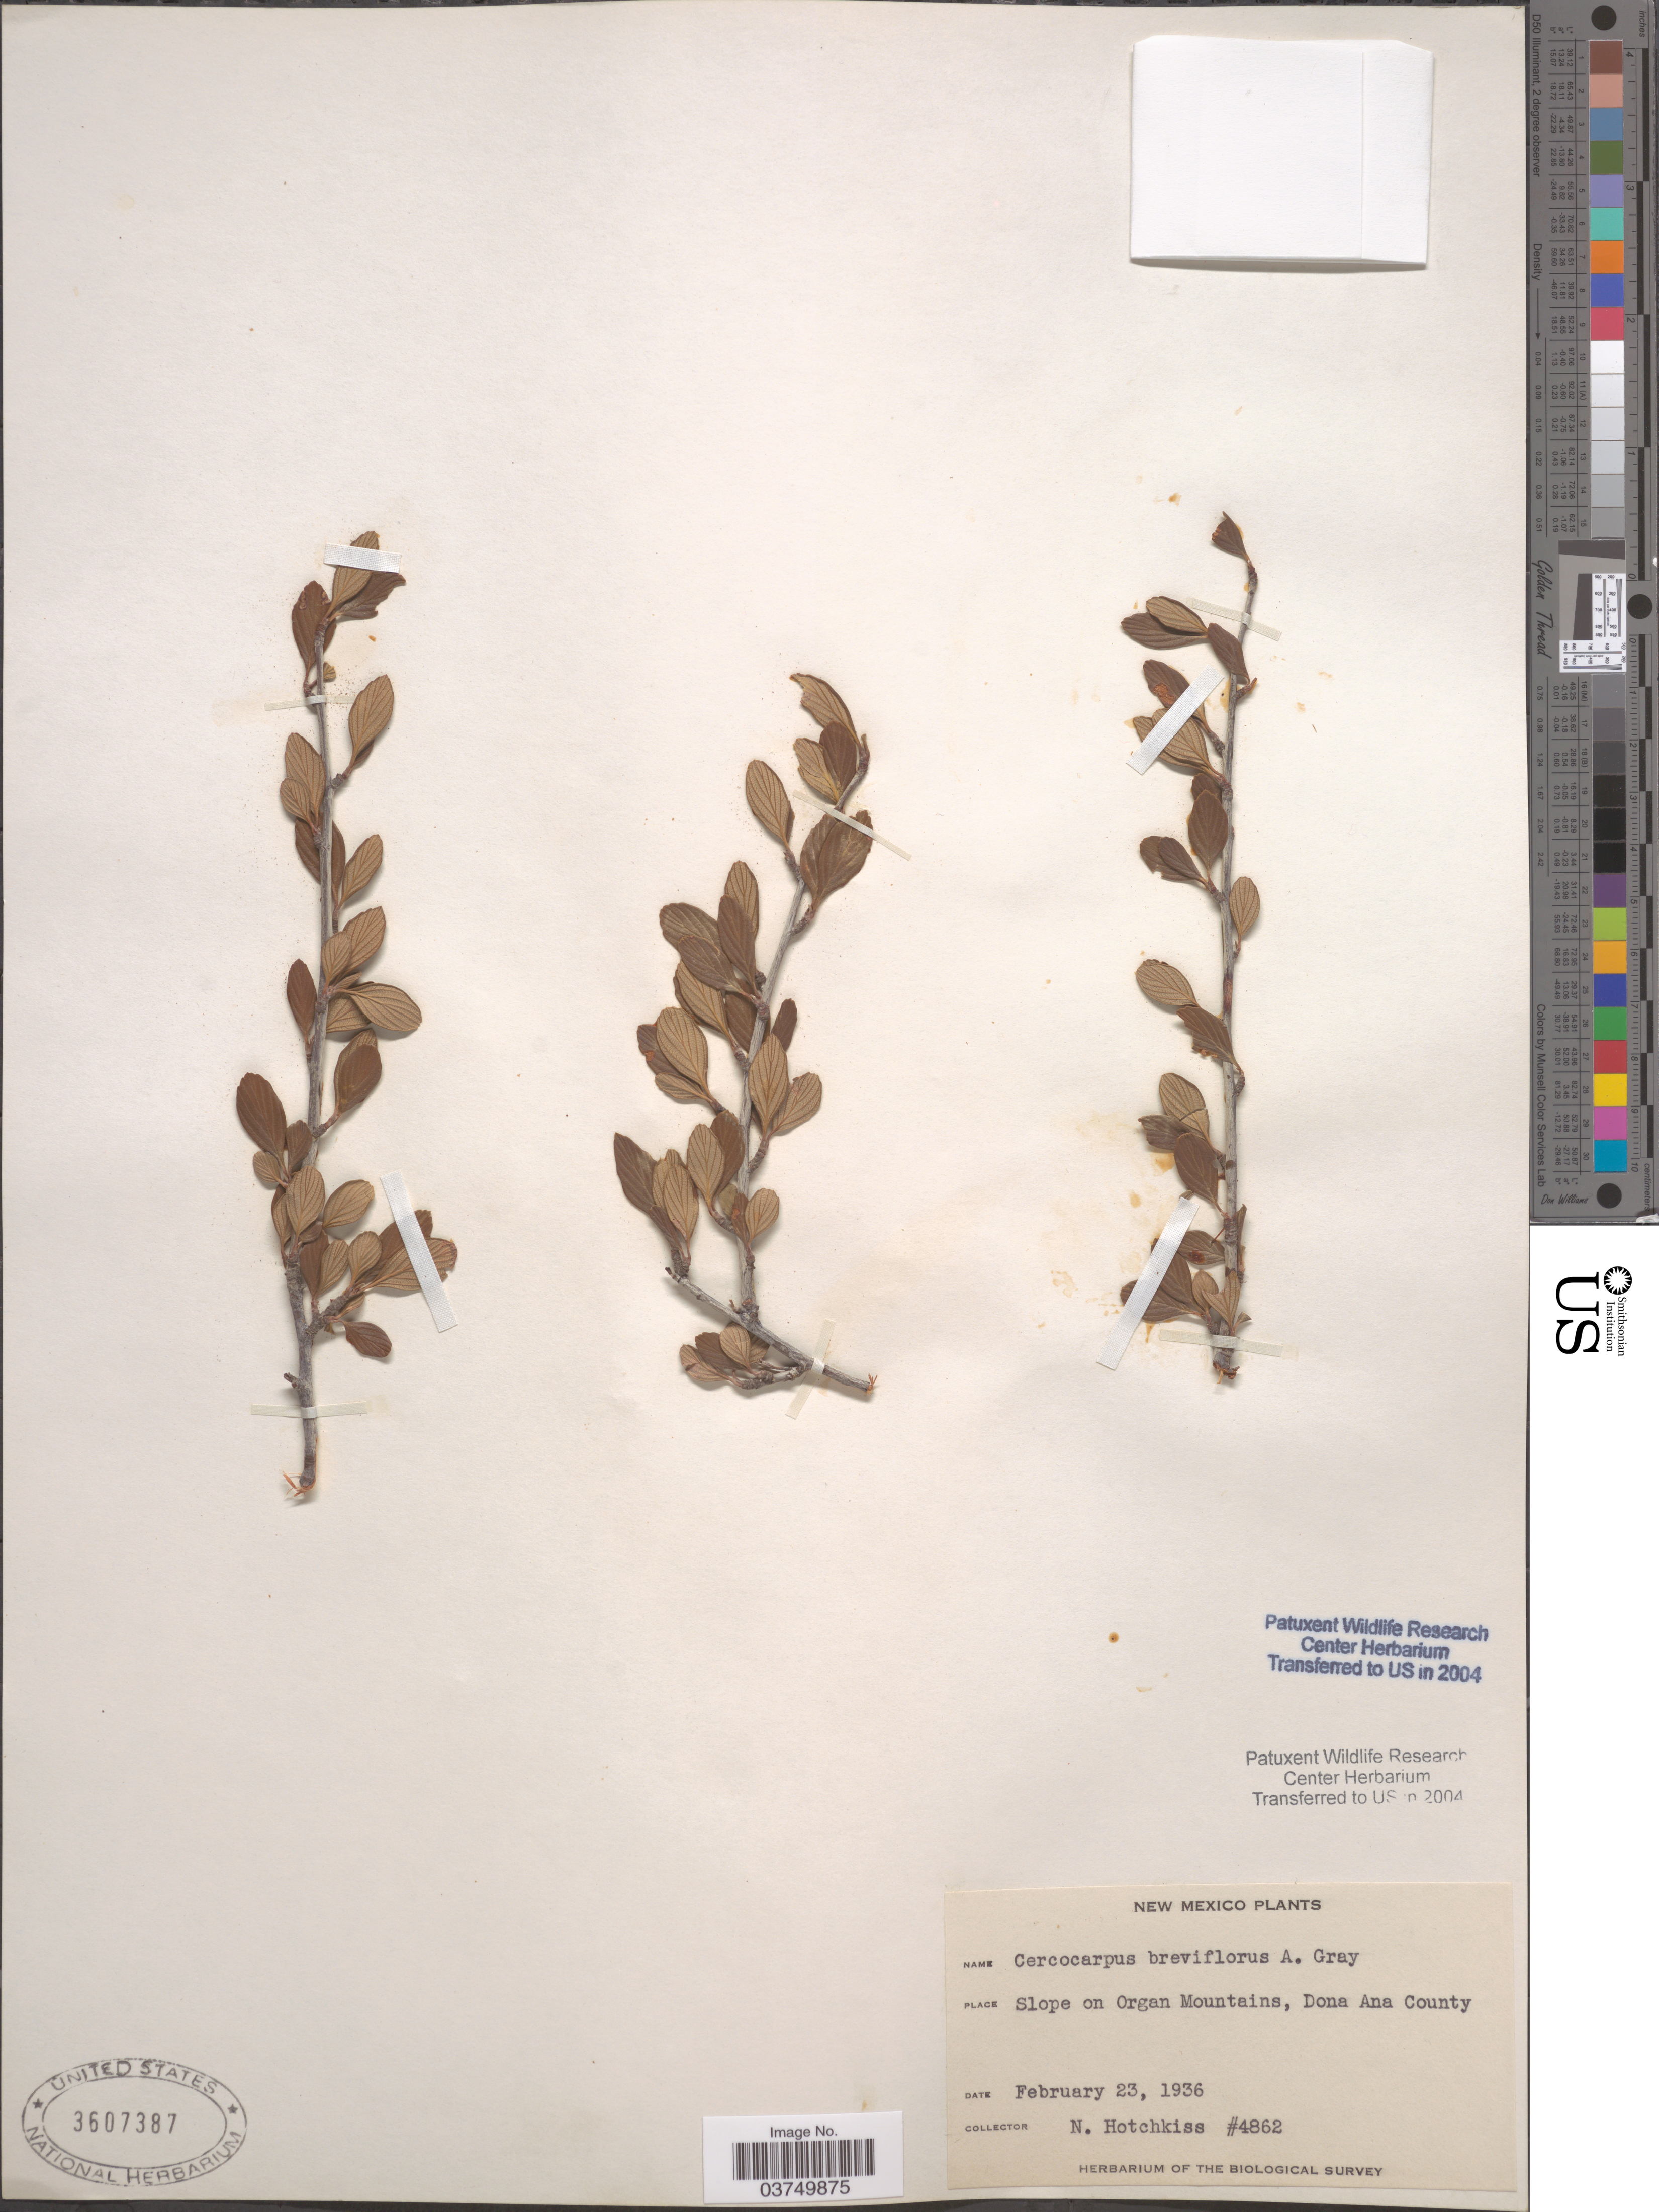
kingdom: Plantae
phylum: Tracheophyta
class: Magnoliopsida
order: Rosales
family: Rosaceae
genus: Cercocarpus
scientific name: Cercocarpus breviflorus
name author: A. Gray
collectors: N. Hotchkiss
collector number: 4862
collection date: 1936-02-23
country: United States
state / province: New Mexico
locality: Slope on Organ Mountains, Dona Ana County.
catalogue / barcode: US 3607387